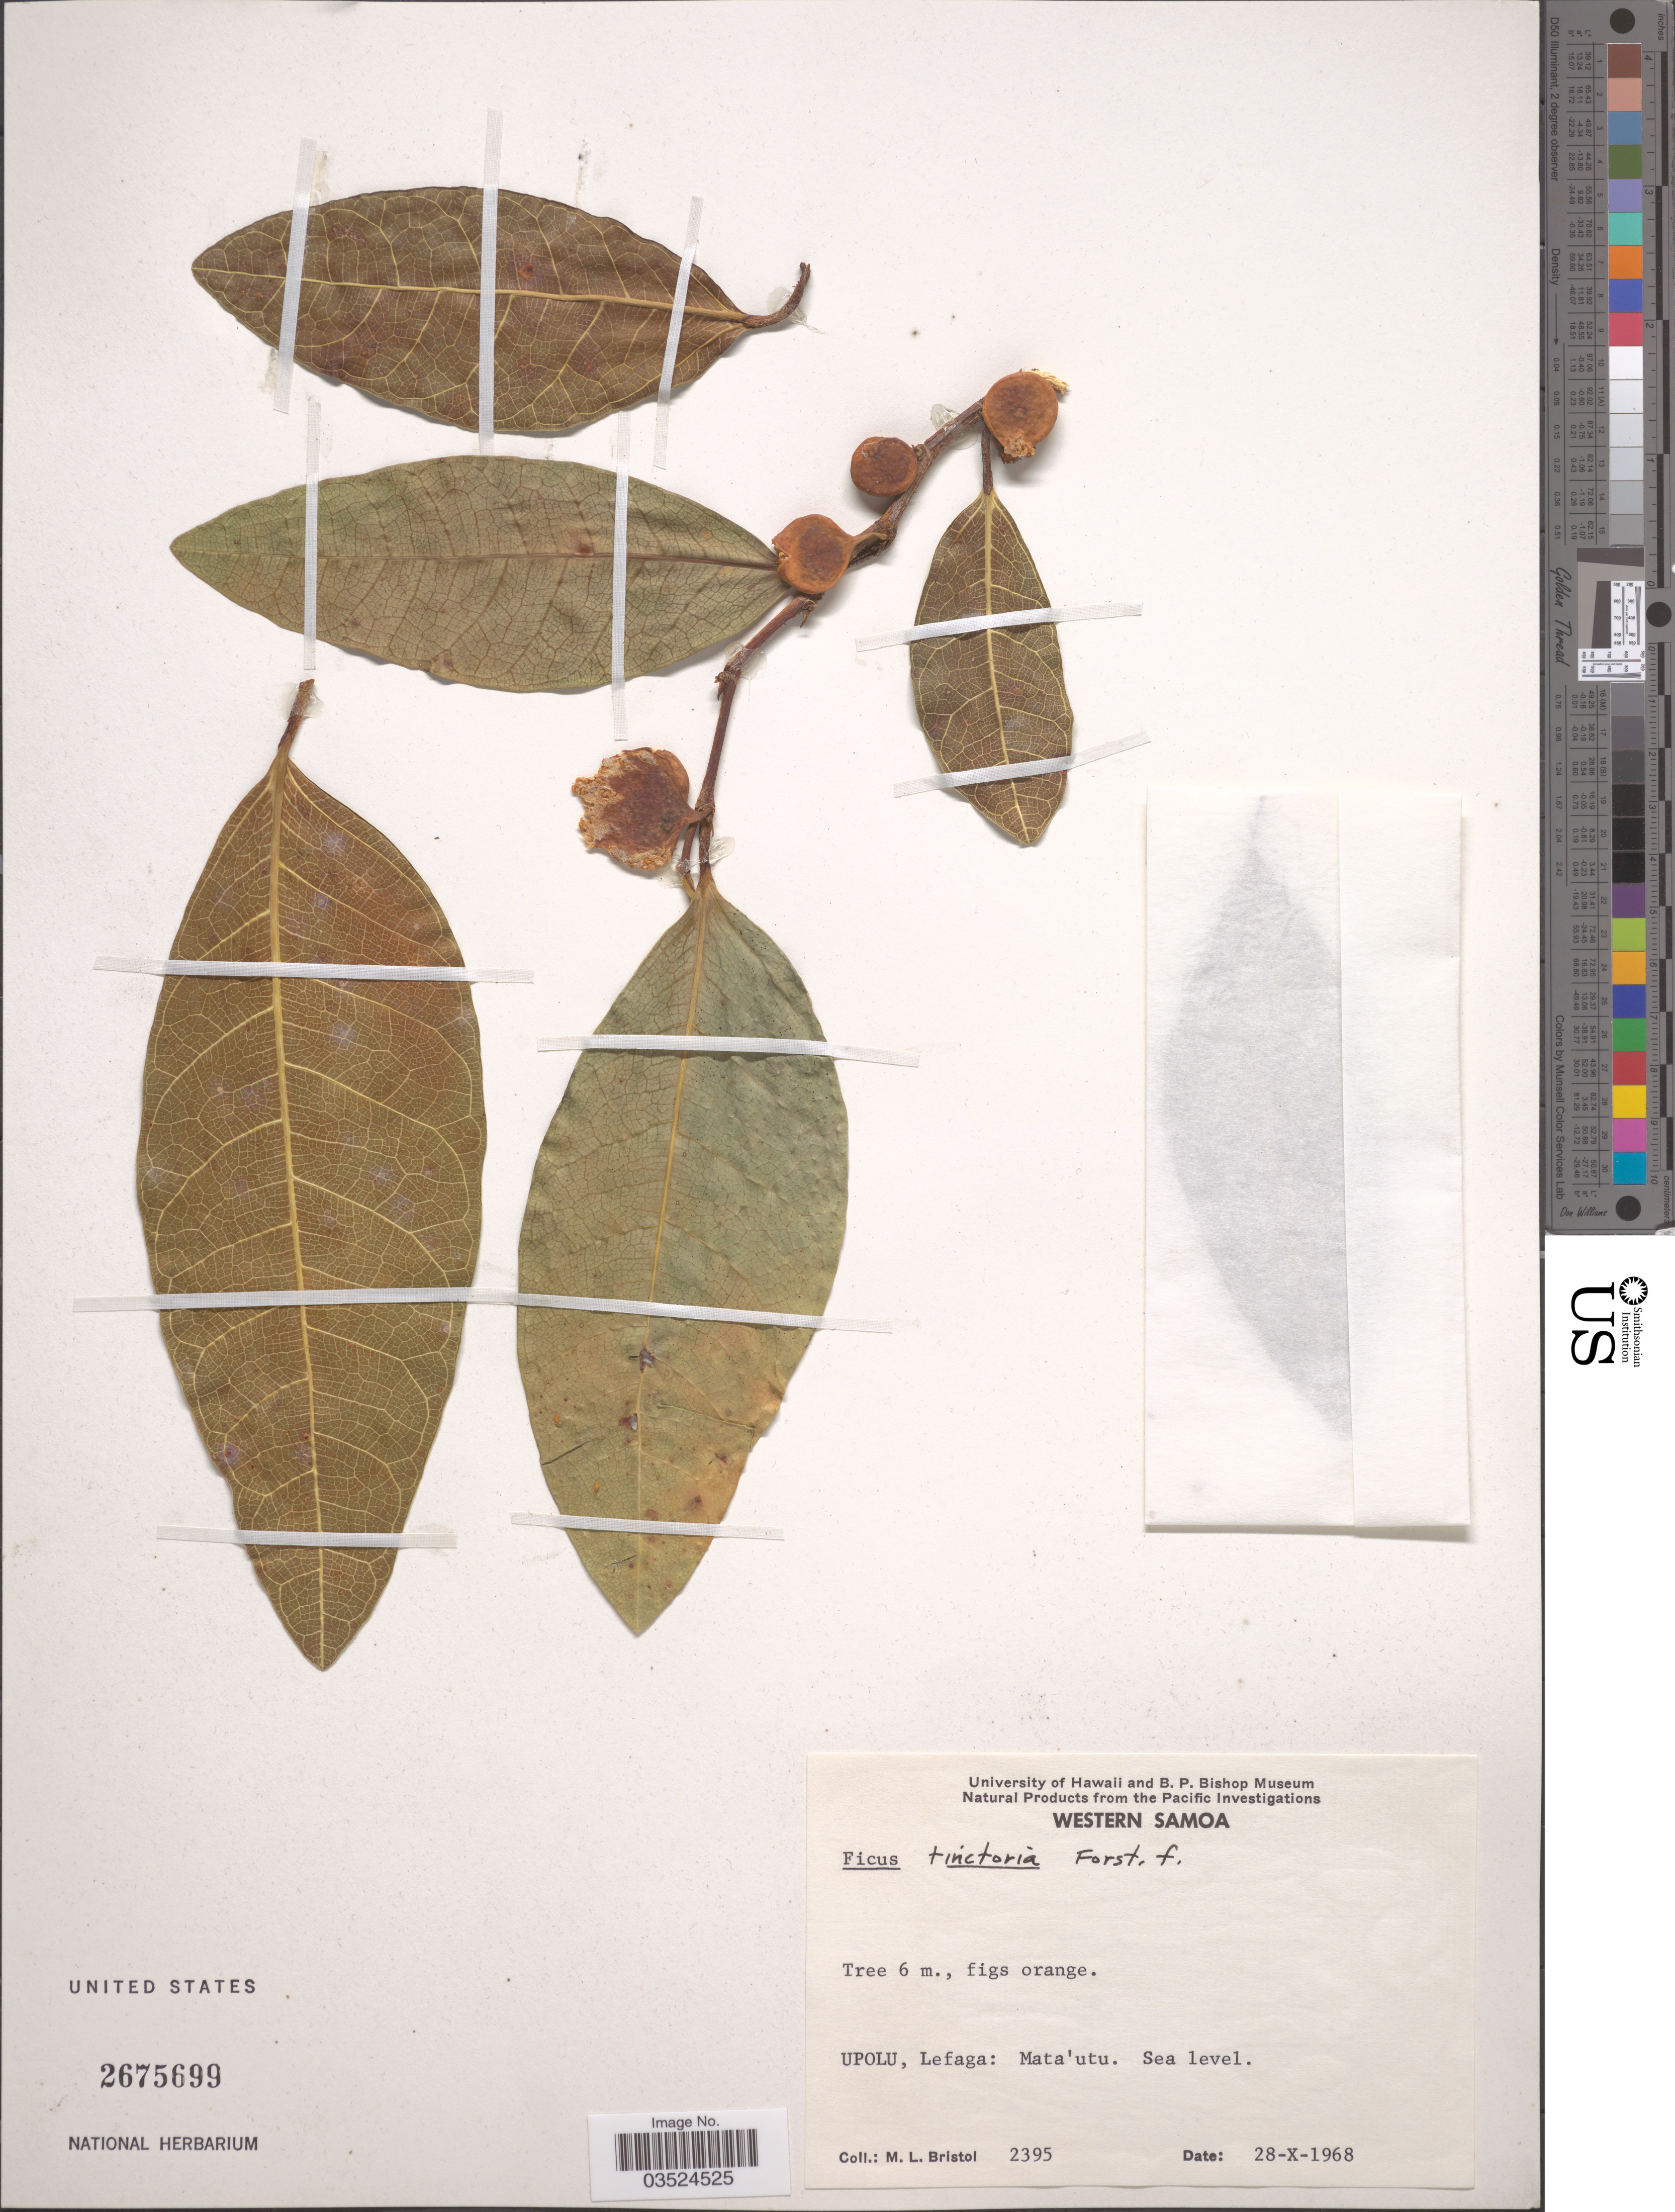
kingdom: Plantae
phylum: Tracheophyta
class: Magnoliopsida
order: Rosales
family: Moraceae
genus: Ficus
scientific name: Ficus tinctoria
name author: G. Forst.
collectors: M. L. Bristol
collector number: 2395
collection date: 1968-10-28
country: Samoa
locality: Upolu, Lefaga: Mata'utu.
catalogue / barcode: US 2675699